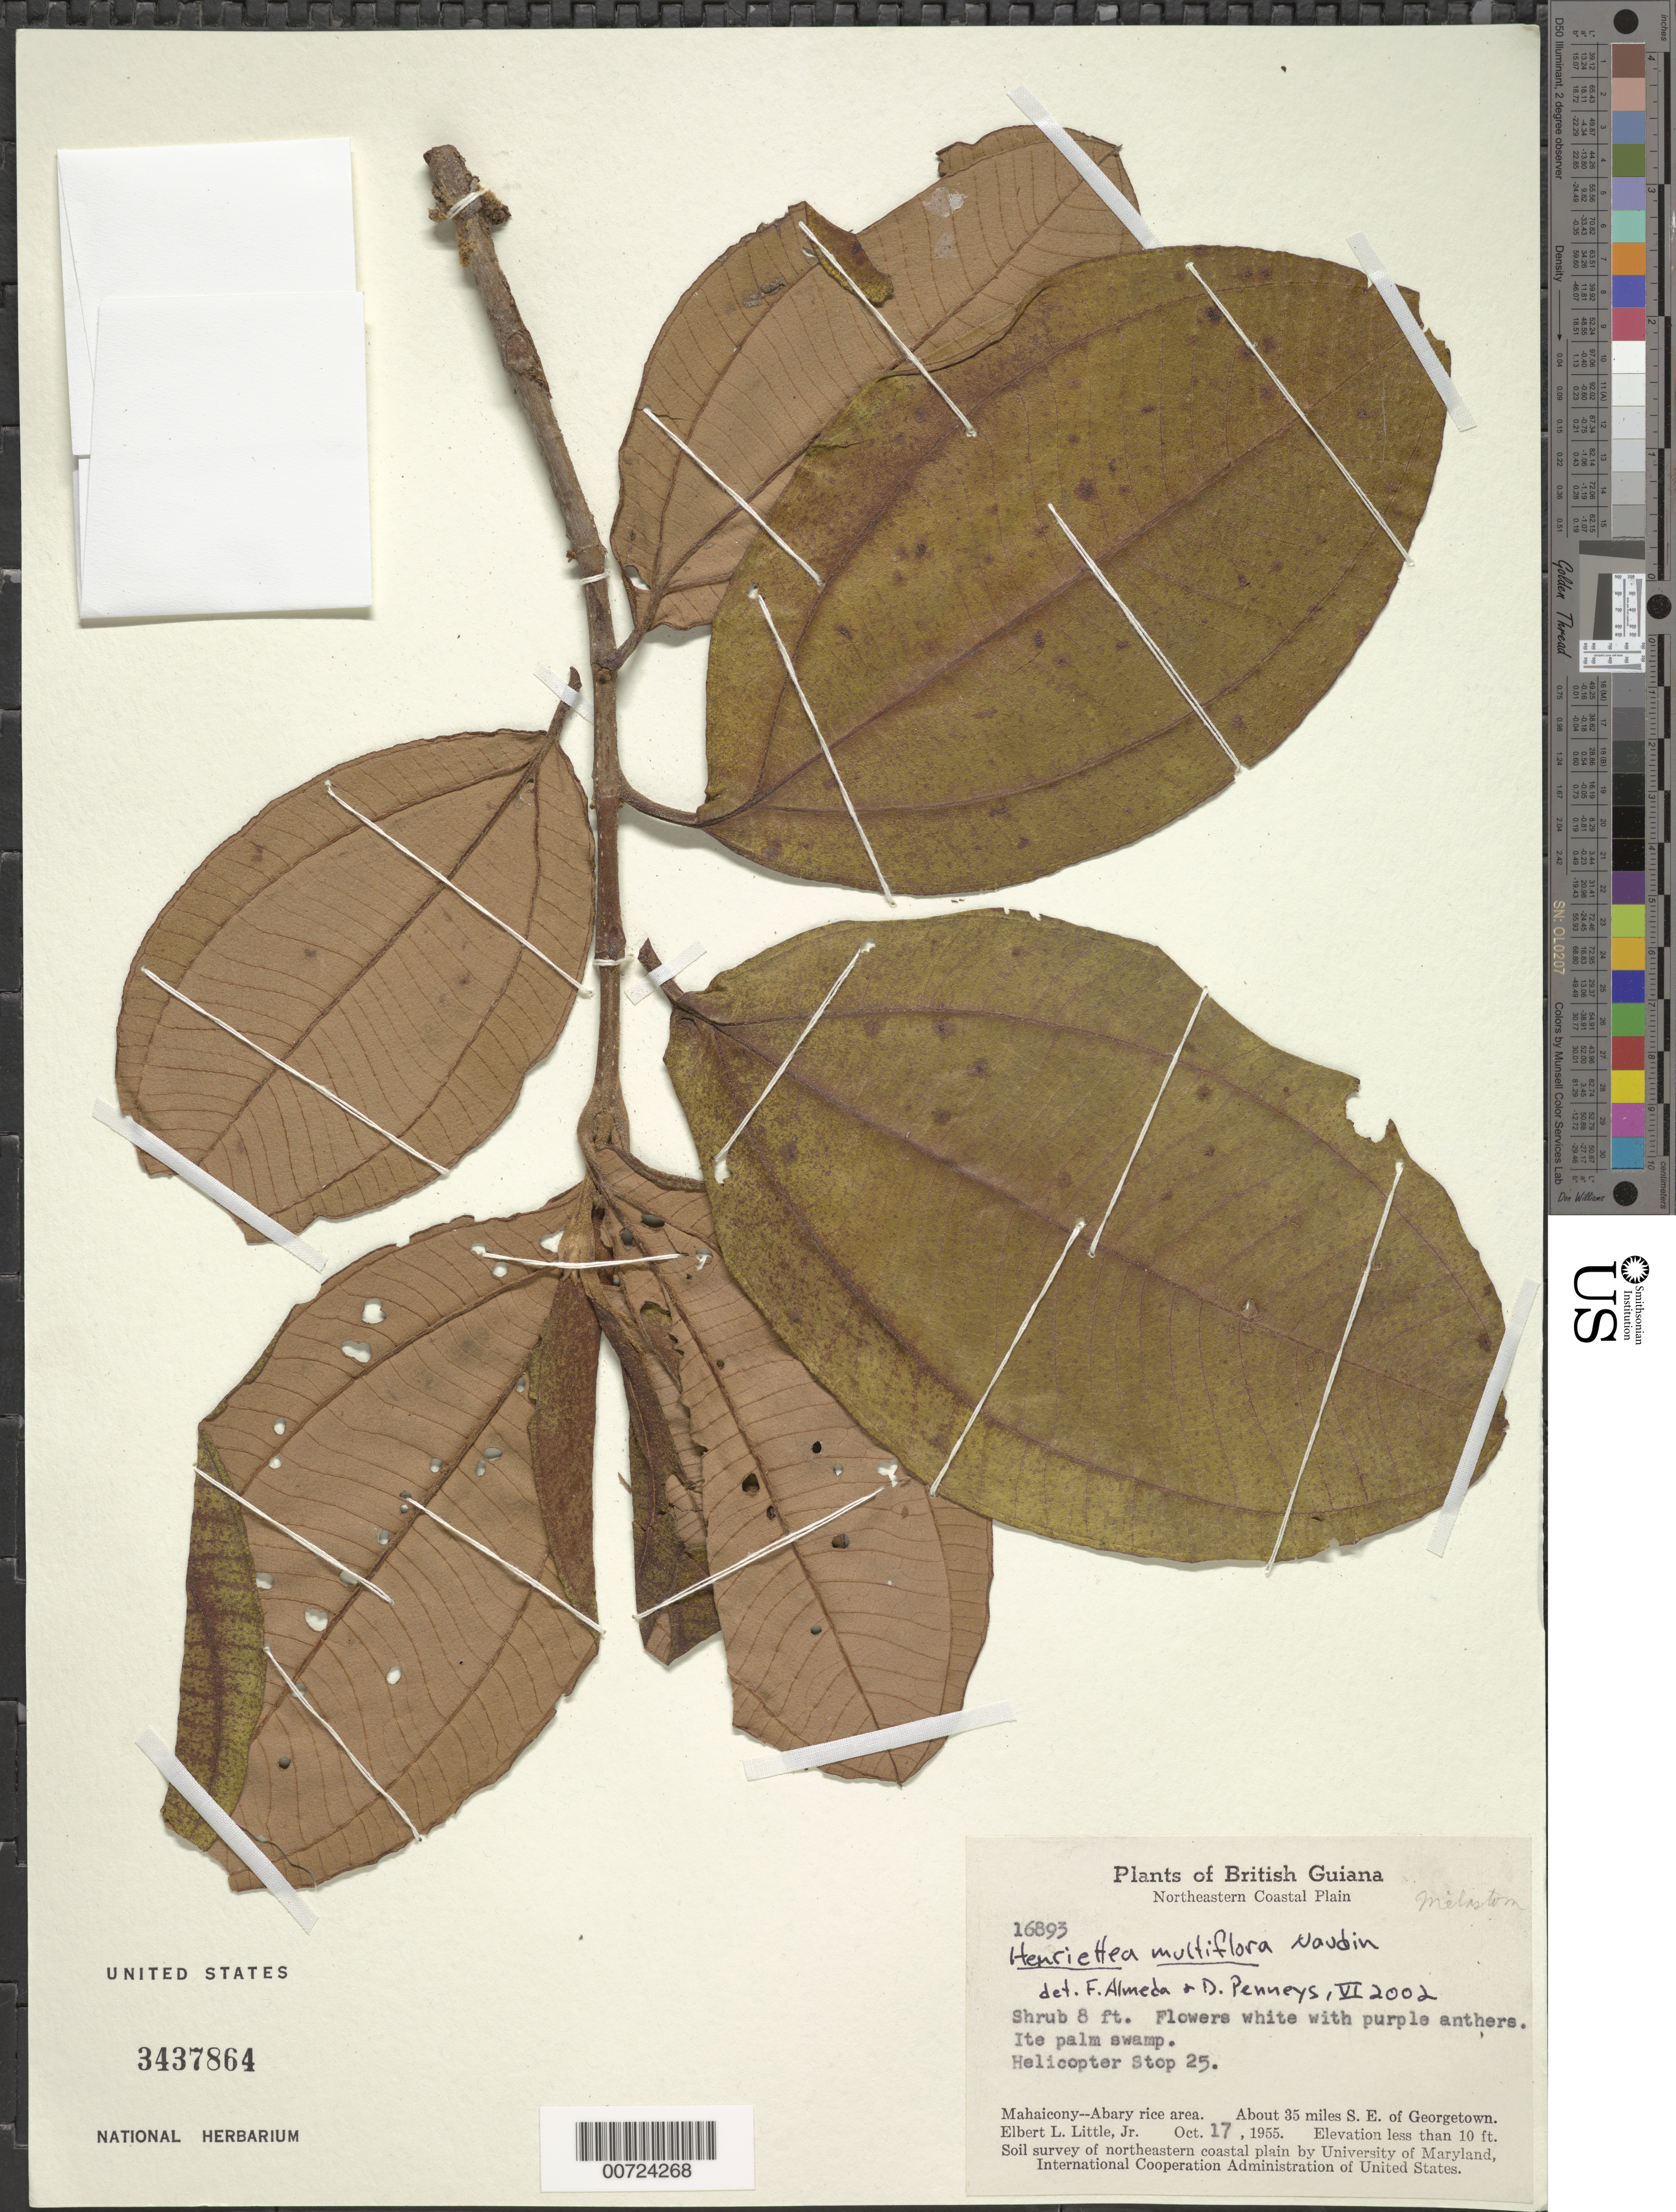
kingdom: Plantae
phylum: Tracheophyta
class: Magnoliopsida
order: Myrtales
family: Melastomataceae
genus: Henriettea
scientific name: Henriettea multiflora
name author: Naudin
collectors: E. L. Little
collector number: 16893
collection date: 1955-10-17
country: Guyana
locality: British Guiana, Northeastern Coastal Plain, Mahaicony--Abary rice area. About 35 miles S.E. of Georgetown.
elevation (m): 3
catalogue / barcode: US 3437864